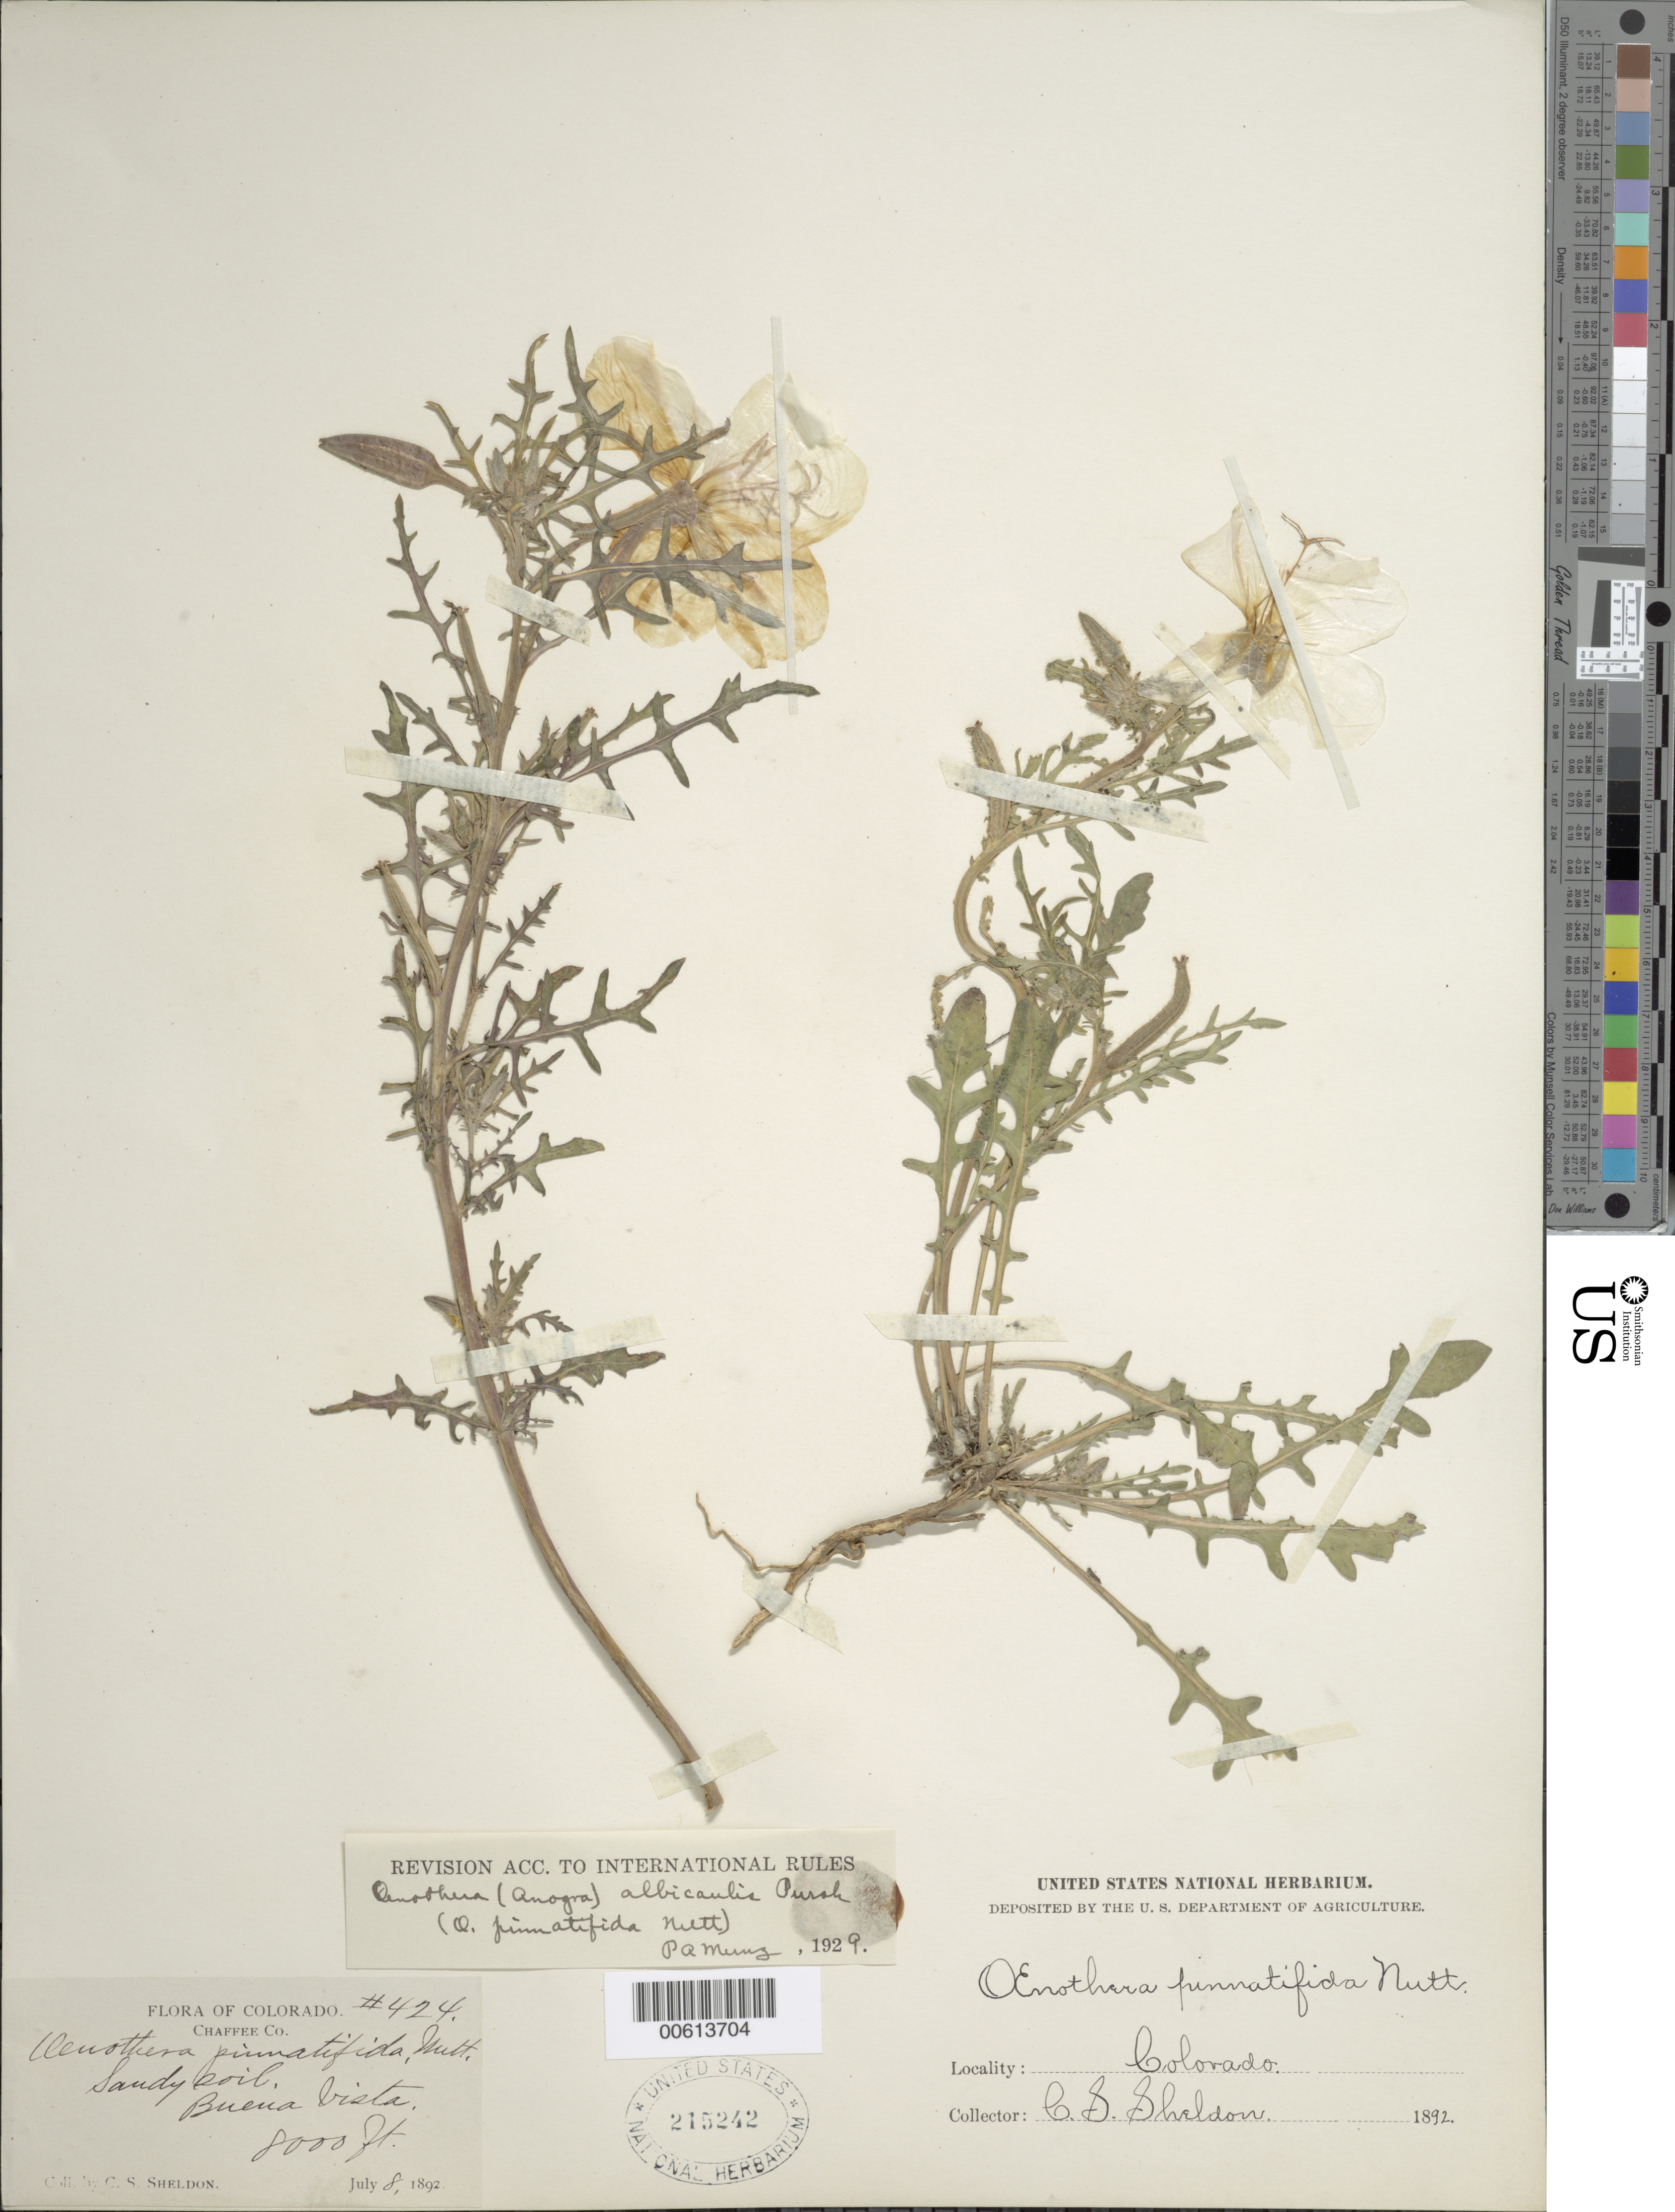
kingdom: Plantae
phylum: Tracheophyta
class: Magnoliopsida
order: Myrtales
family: Onagraceae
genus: Oenothera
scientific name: Oenothera albicaulis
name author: Pursh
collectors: C. S. Sheldon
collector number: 424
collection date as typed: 08 Jul 1892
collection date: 1892-07-08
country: United States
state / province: Colorado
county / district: Chaffee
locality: Buena Vista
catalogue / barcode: US 215242